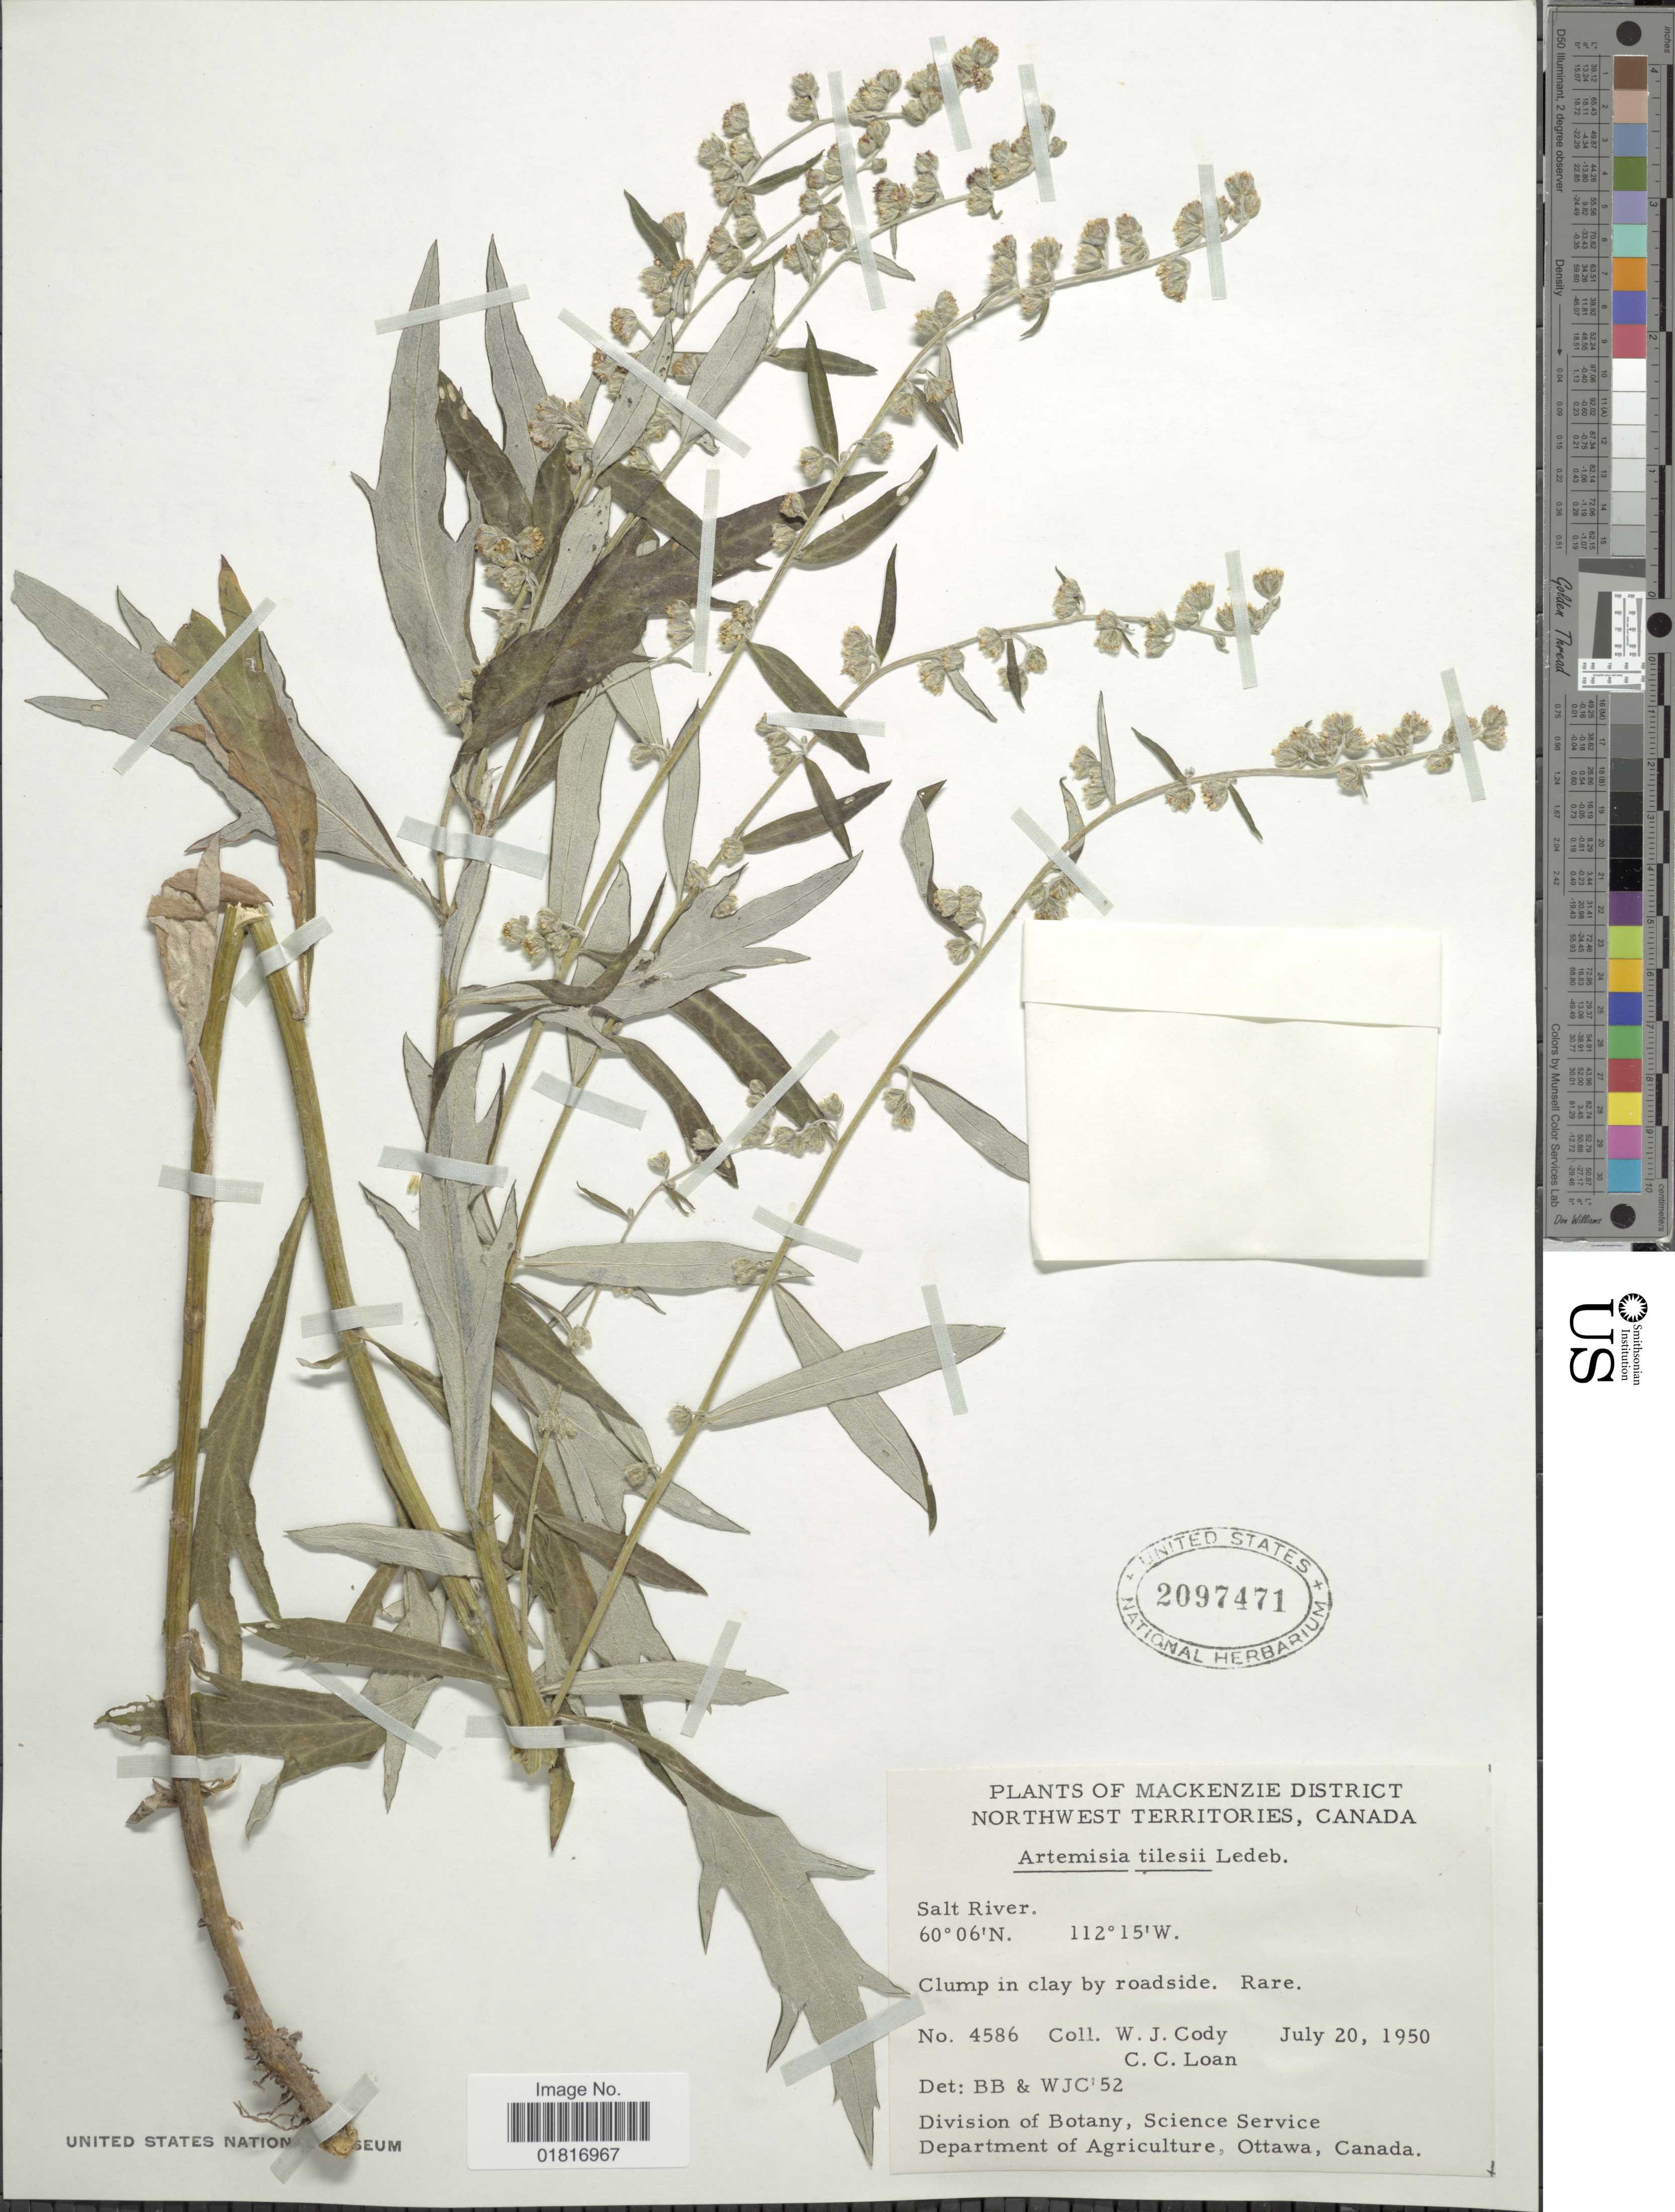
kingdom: Plantae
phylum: Tracheophyta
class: Magnoliopsida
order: Asterales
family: Asteraceae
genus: Artemisia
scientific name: Artemisia tilesii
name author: Ledeb.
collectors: W. Cody & C. Loan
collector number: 4586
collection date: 1950-07-20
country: Canada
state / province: Northwest Territories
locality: Mackenzie District, Salt River, Clump in clay by roadside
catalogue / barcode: US 2097471